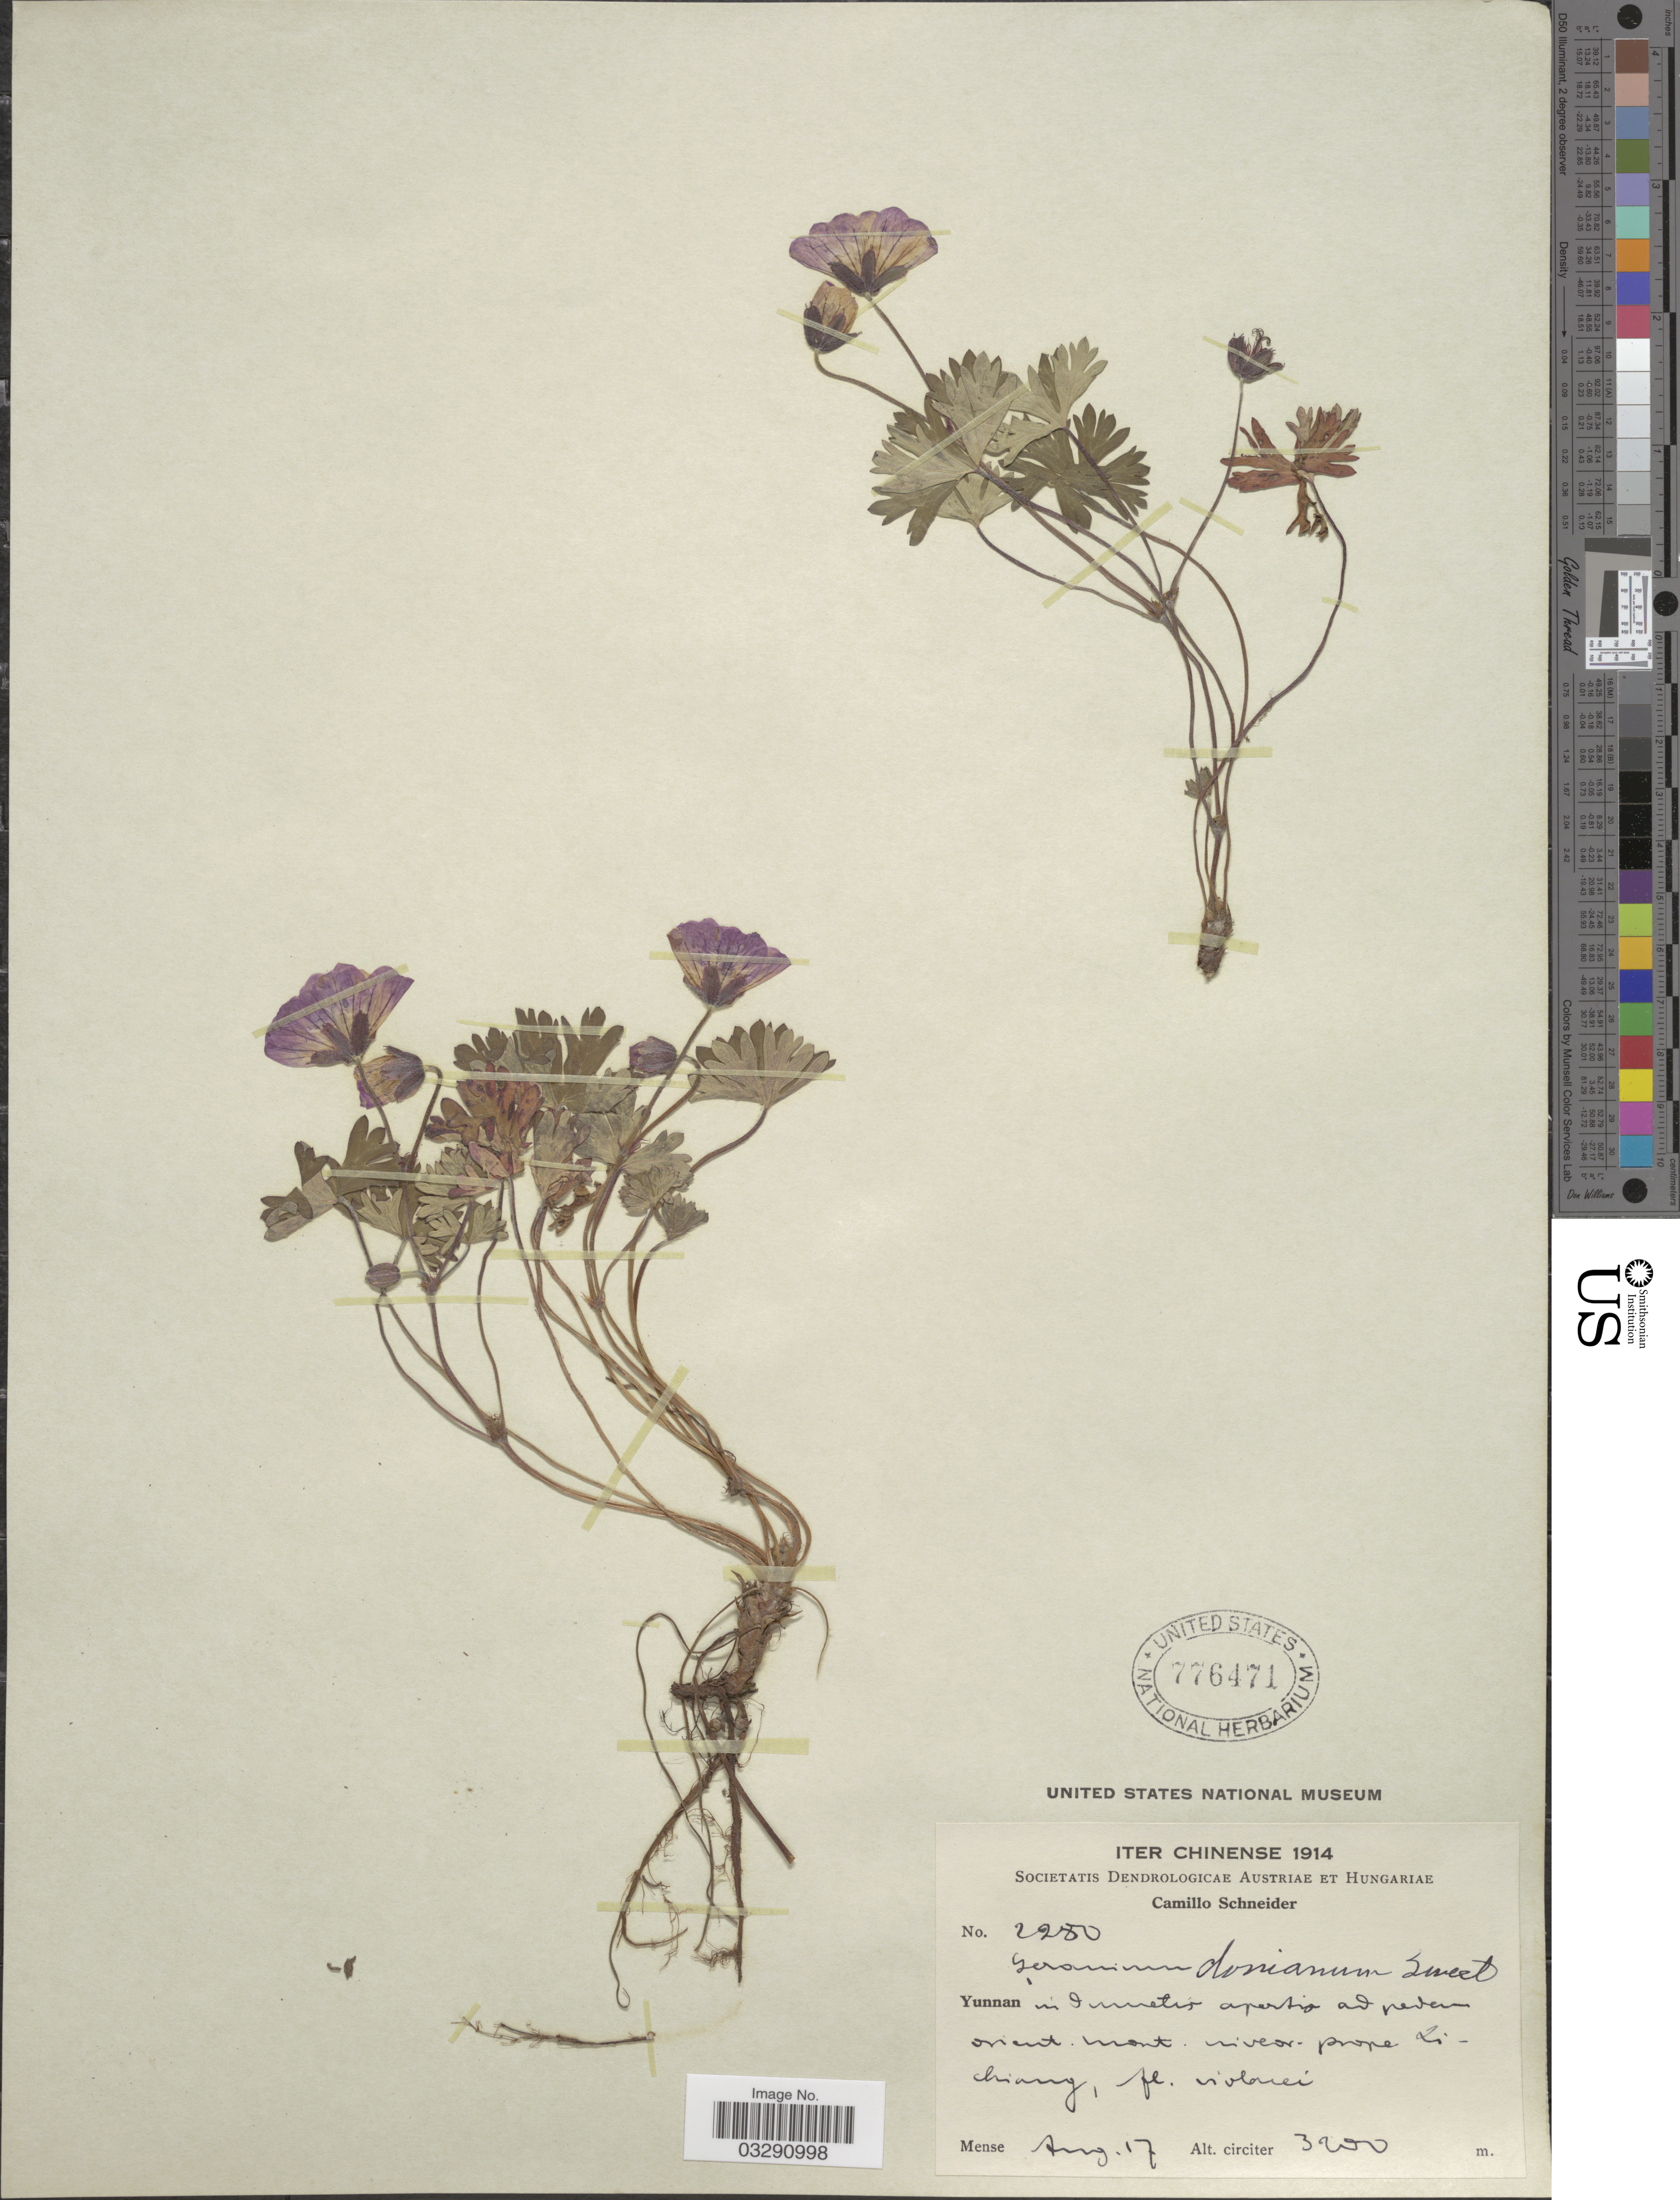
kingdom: Plantae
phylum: Tracheophyta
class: Magnoliopsida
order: Geraniales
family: Geraniaceae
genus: Geranium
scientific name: Geranium donianum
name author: Sweet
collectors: C. K. Schneider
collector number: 2280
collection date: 1914-08-17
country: China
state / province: Yunnan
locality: Yunnan, in dumetis apertio ad pedem orient. mont. riveor-prope Lichiang. [interpreted]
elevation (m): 3200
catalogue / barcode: US 776471